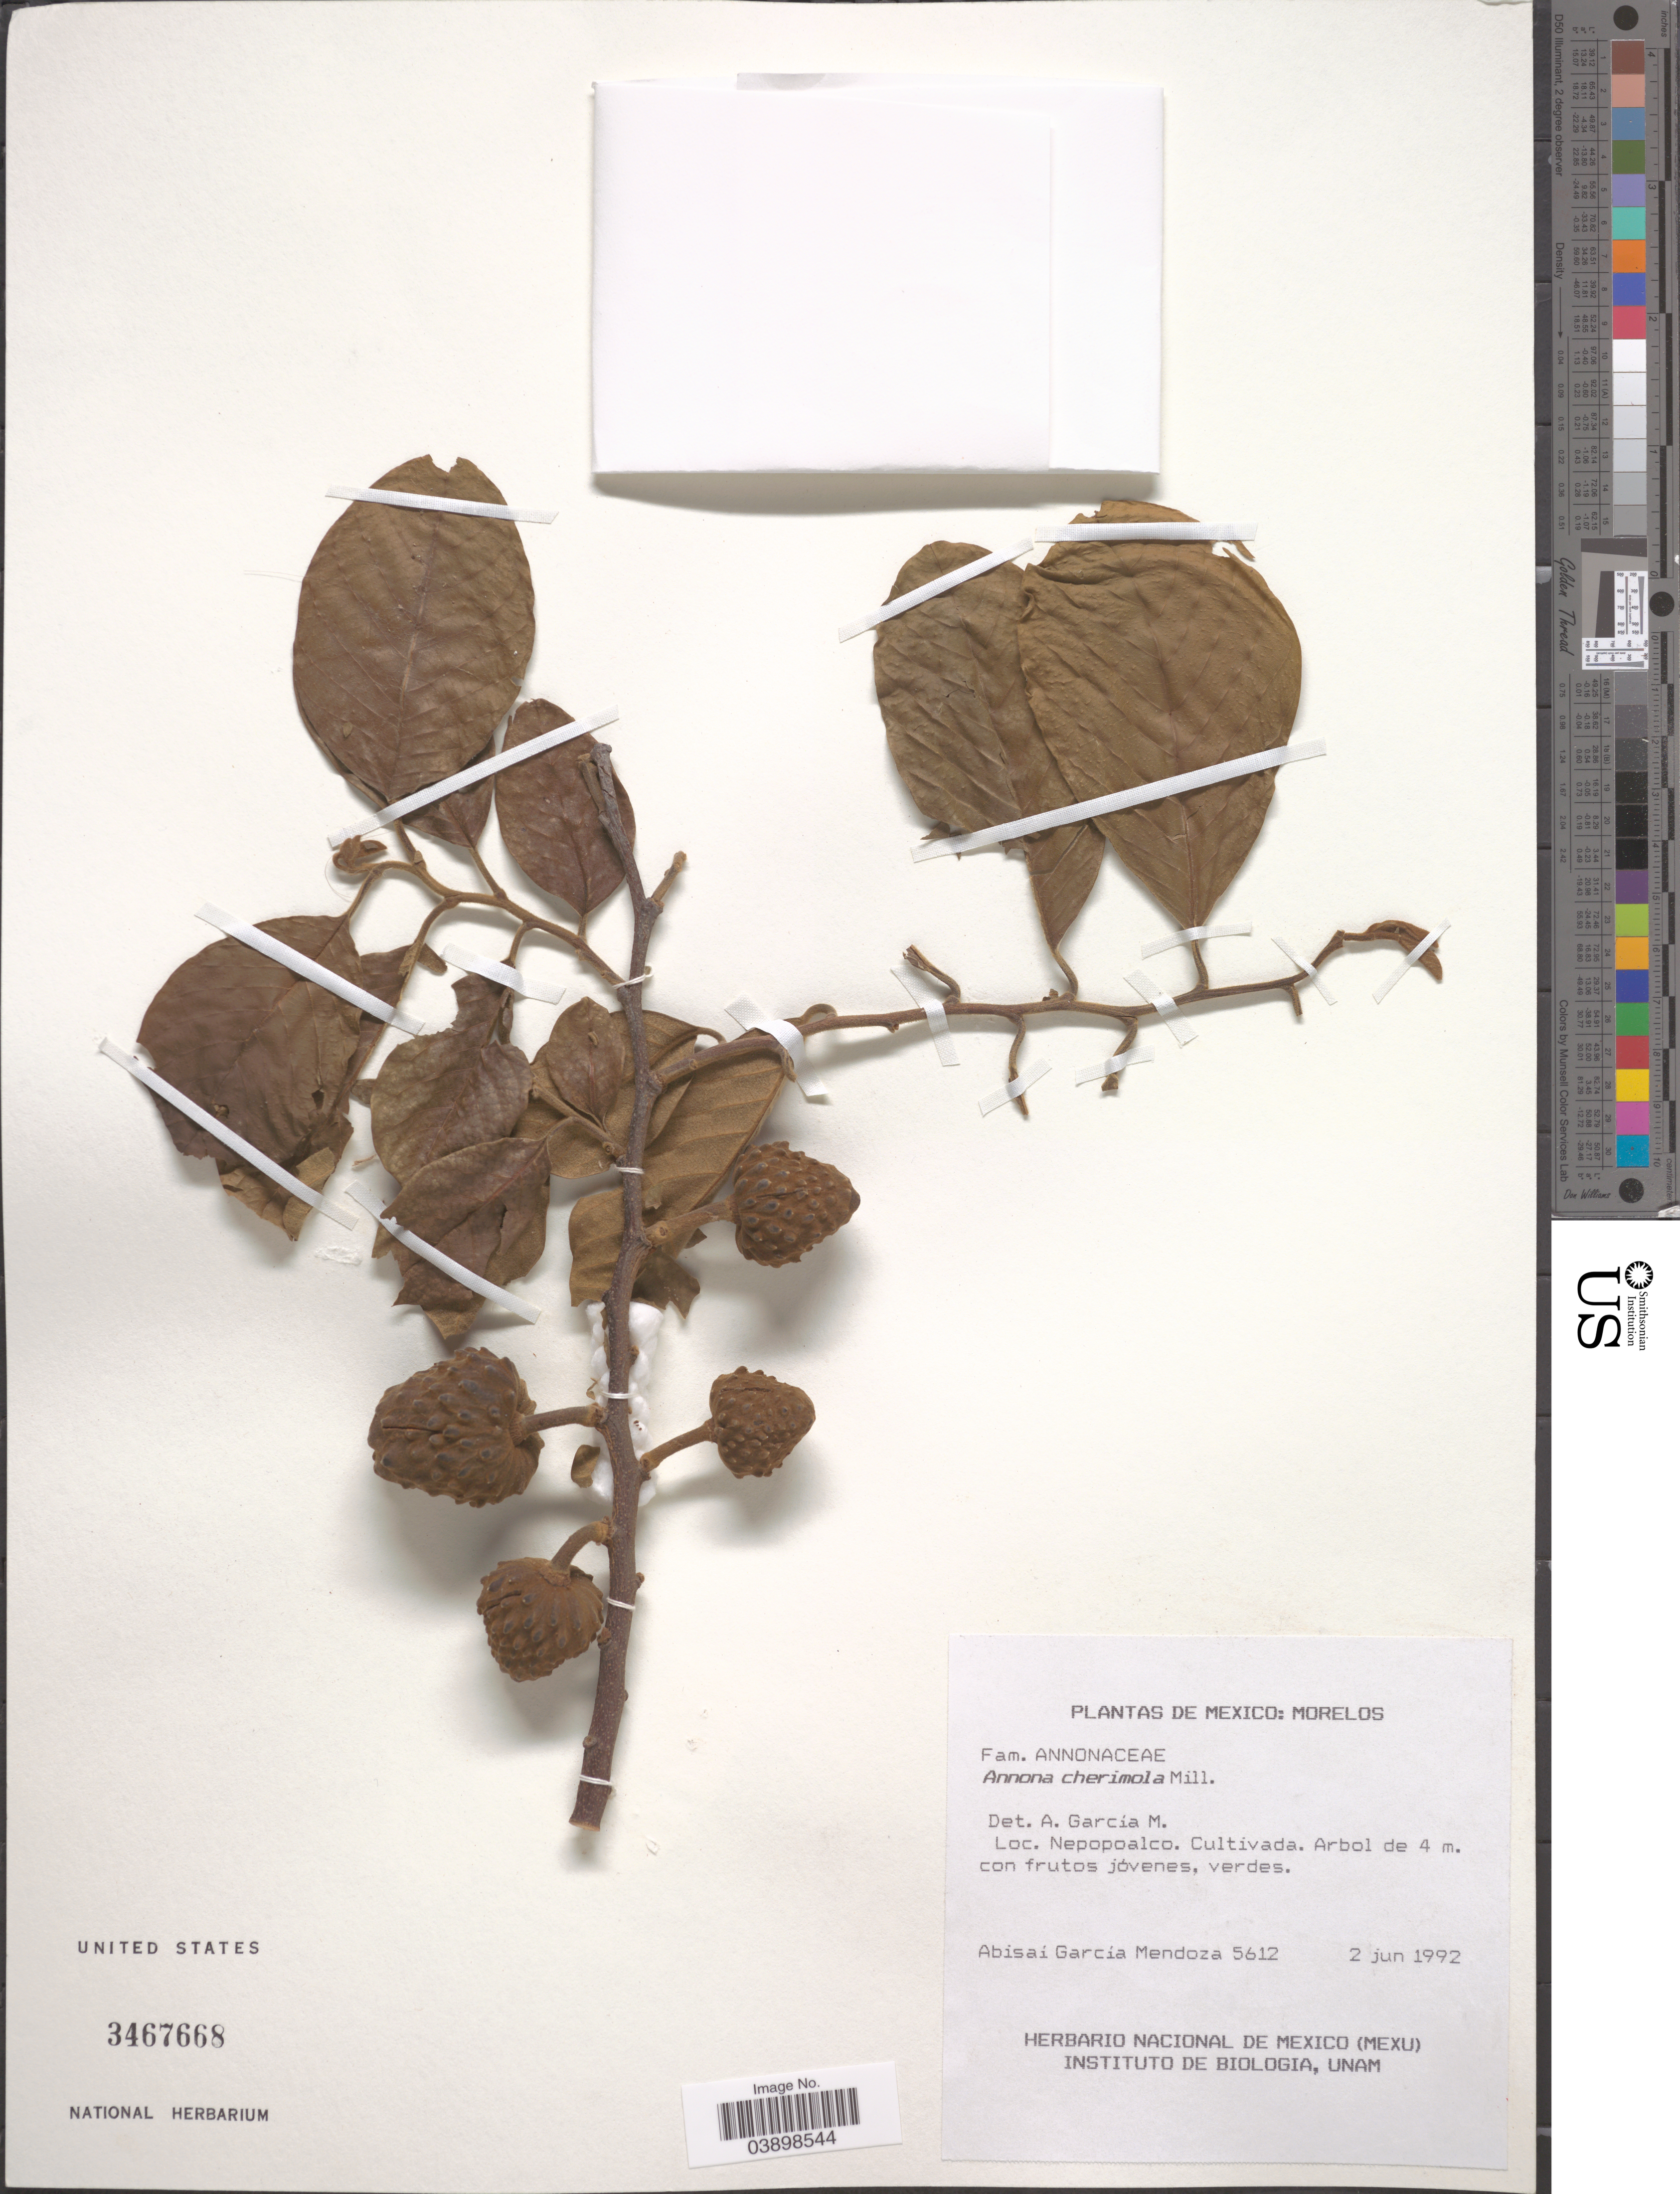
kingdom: Plantae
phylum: Tracheophyta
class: Magnoliopsida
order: Magnoliales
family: Annonaceae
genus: Annona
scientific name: Annona cherimola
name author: Mill.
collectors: A. García-Mendoza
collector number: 5612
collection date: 1992-06-02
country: Mexico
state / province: Morelos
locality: Nepopoalco.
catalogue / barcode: US 3467668